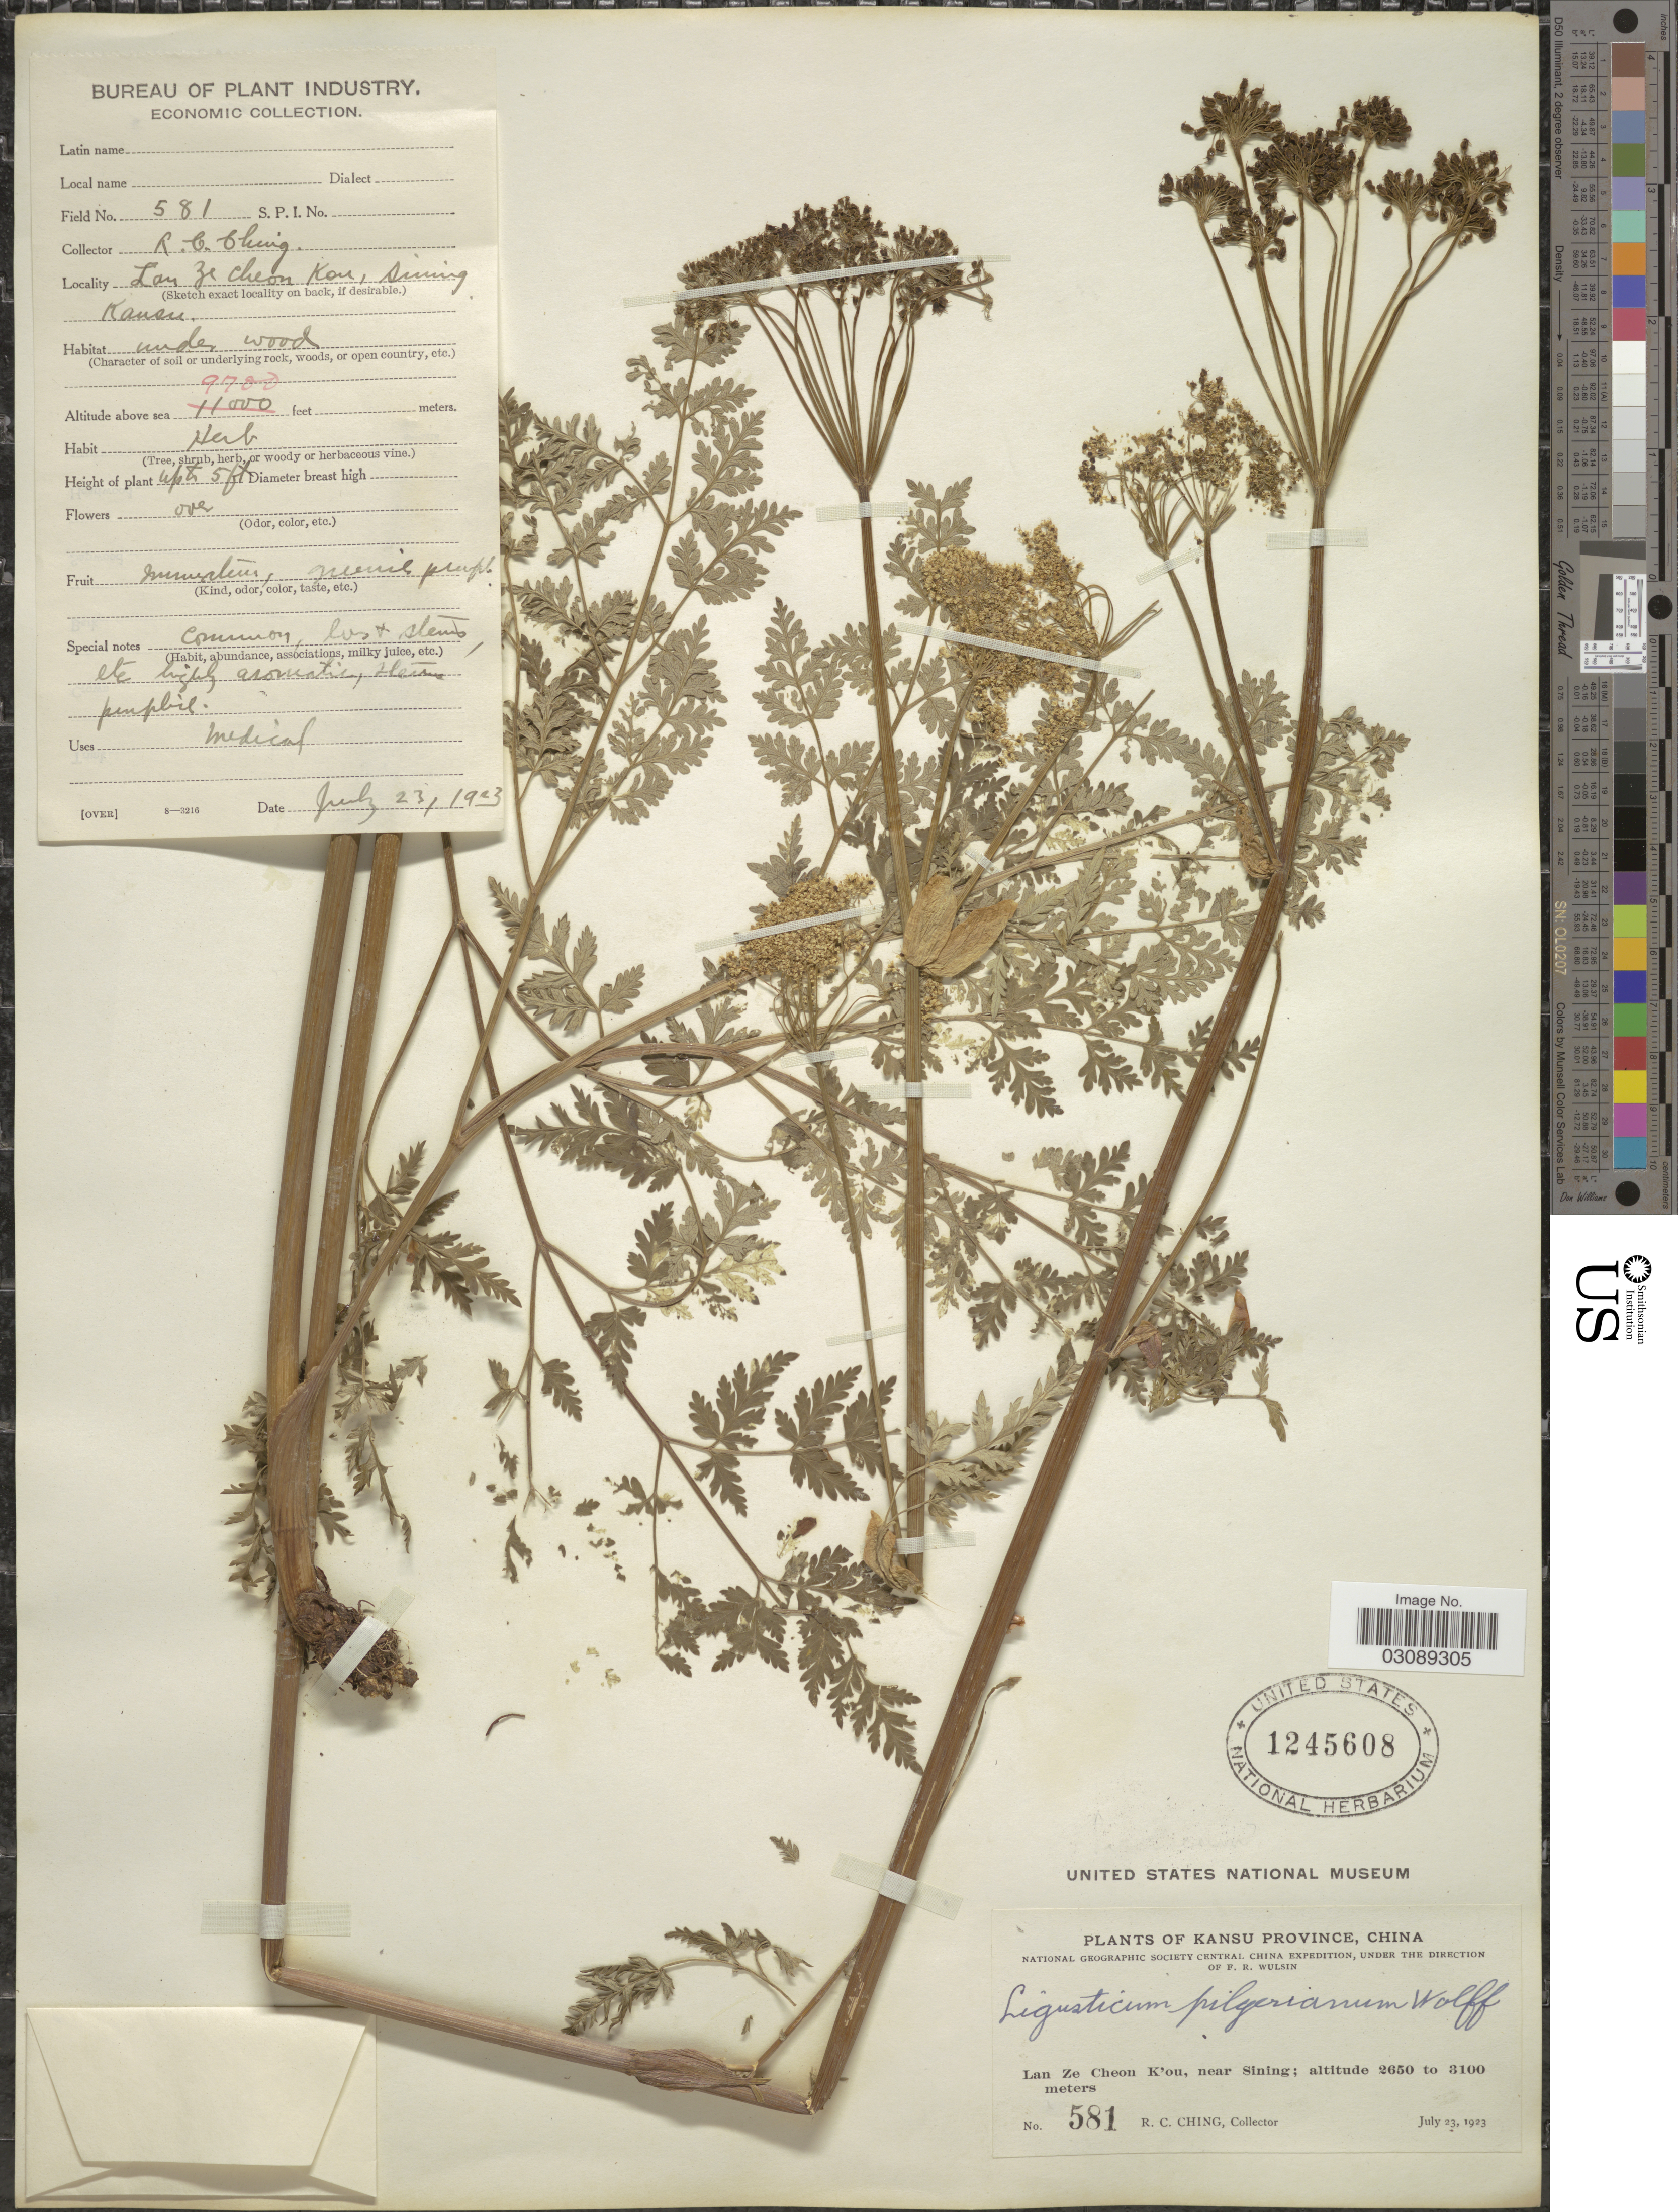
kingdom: Plantae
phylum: Tracheophyta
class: Magnoliopsida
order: Apiales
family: Apiaceae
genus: Ligusticum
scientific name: Ligusticum pilgerianum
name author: H. Wolff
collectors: R. C. Ching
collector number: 581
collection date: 1923-07-23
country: China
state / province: Gansu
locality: Kansu Province. Lan Ze Cheon K'ou, near Sining.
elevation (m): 2957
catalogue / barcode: US 1245608